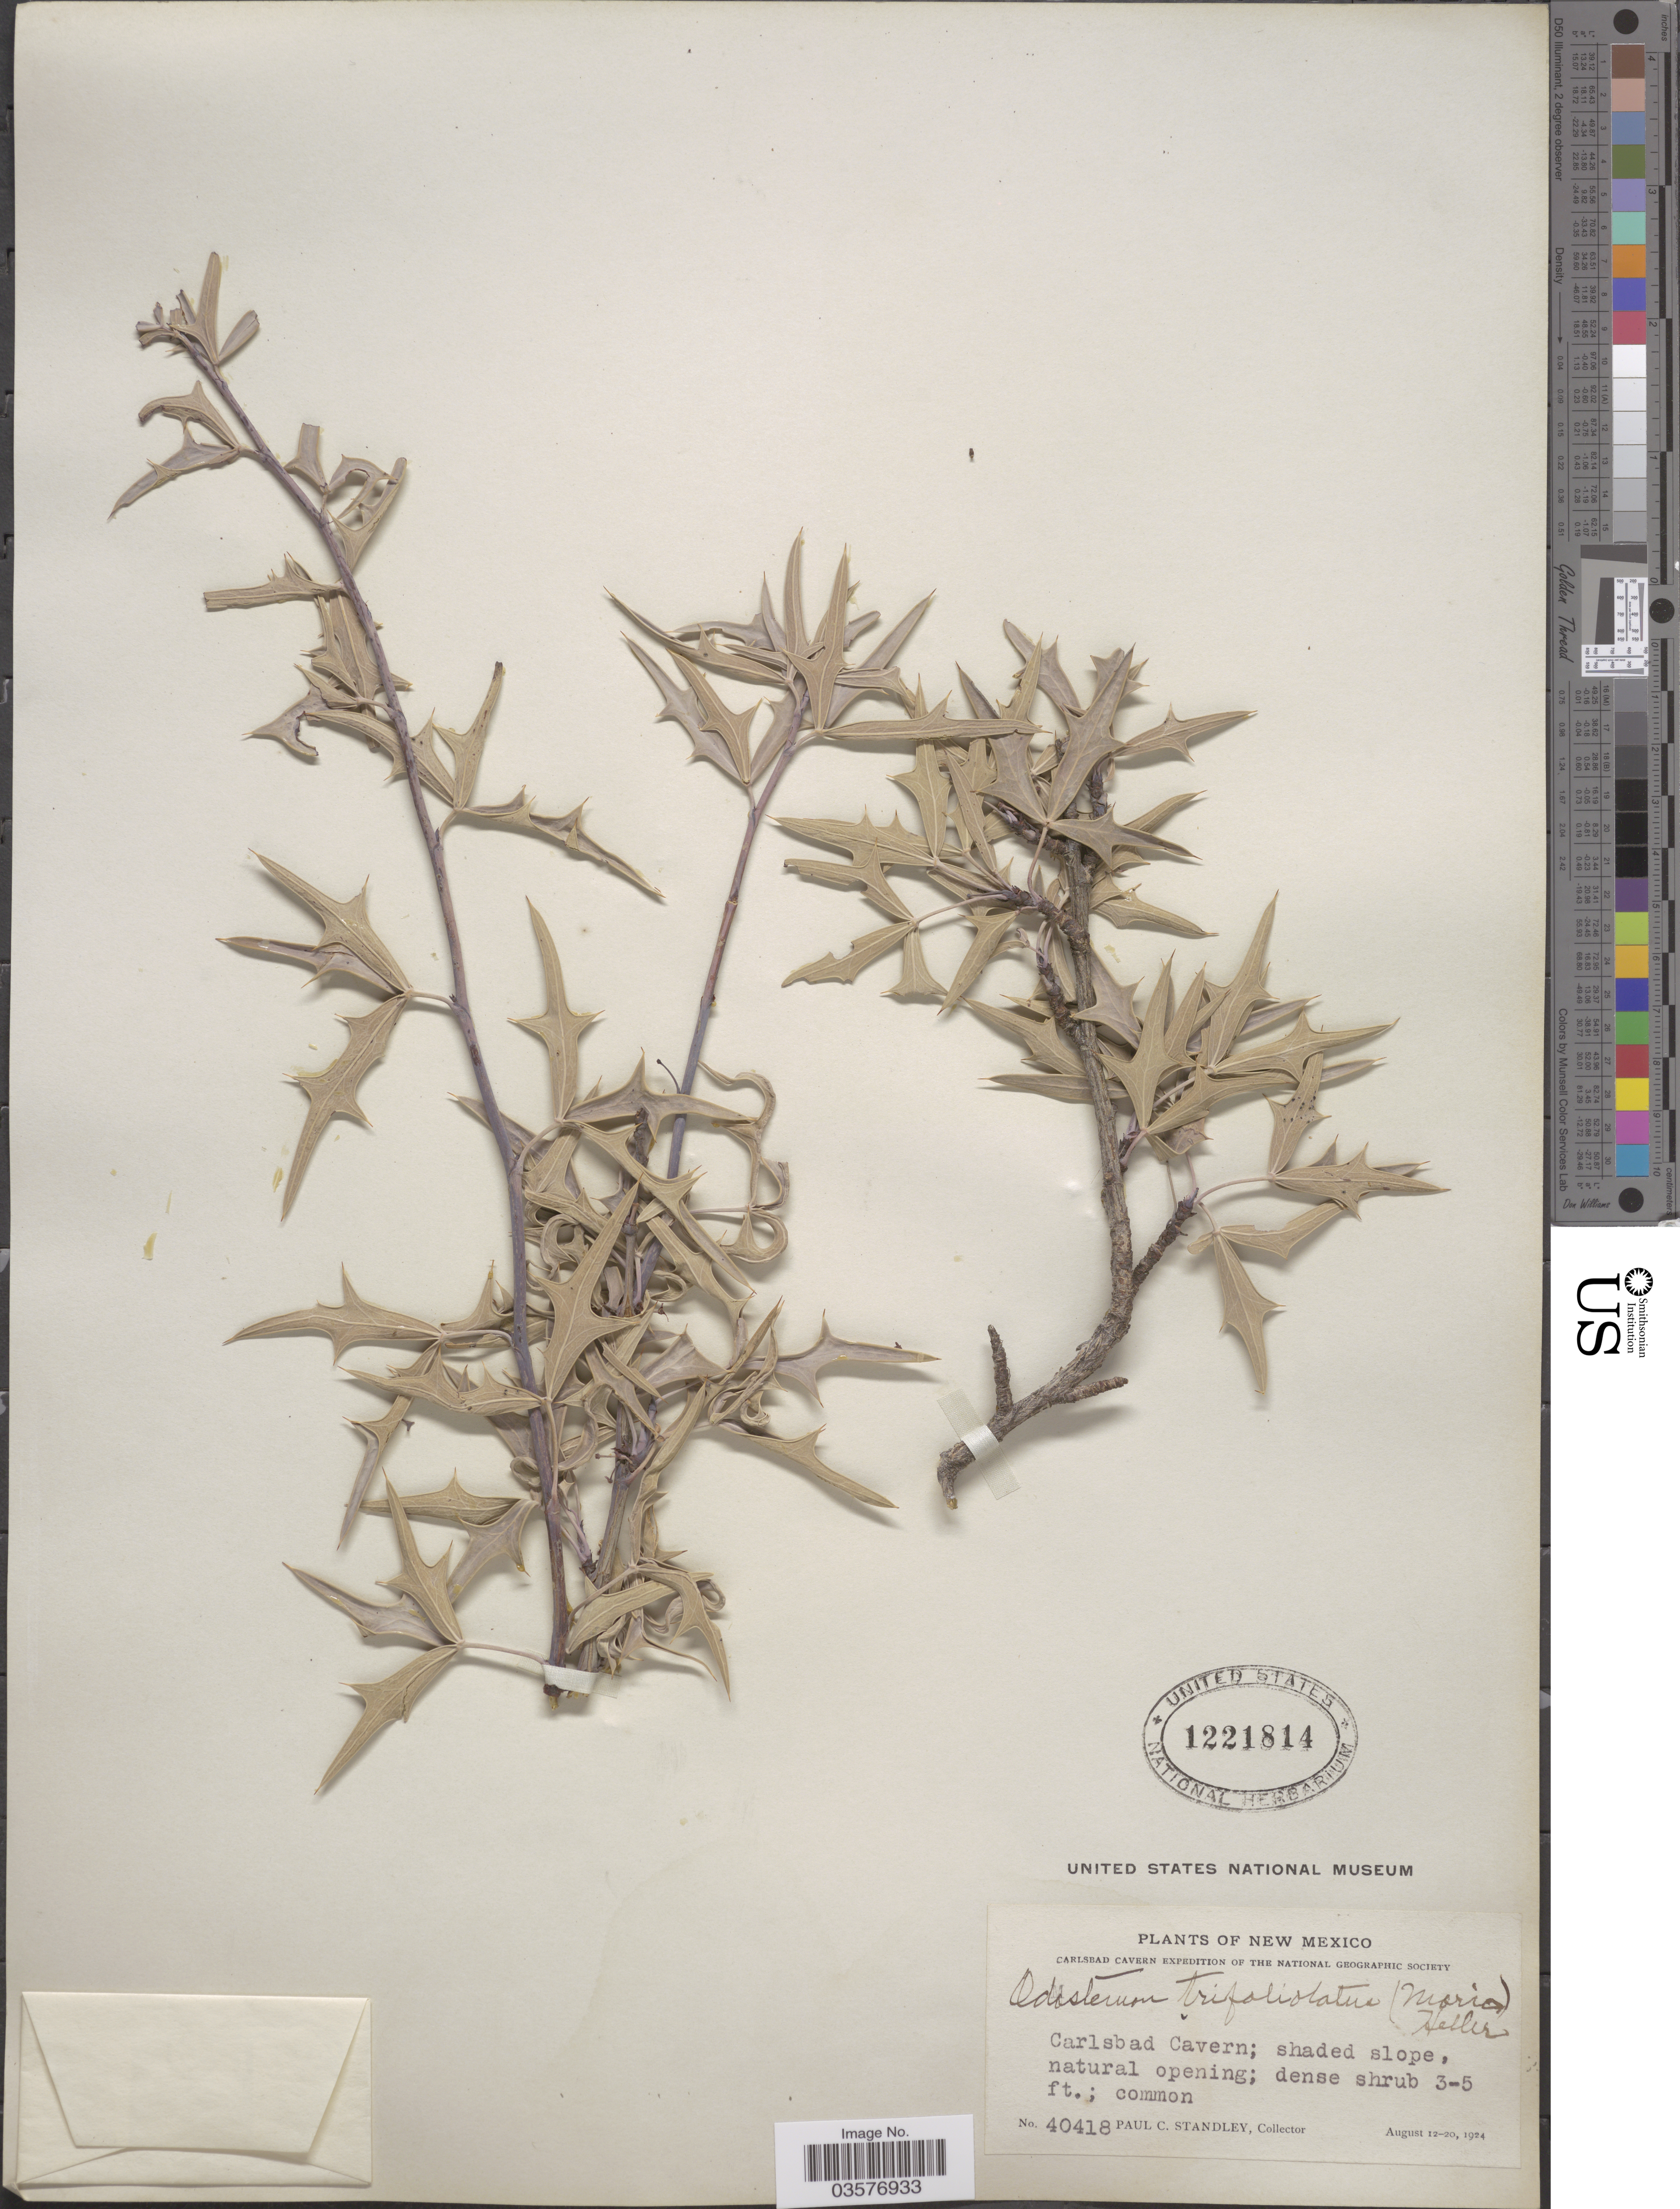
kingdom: Plantae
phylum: Tracheophyta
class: Magnoliopsida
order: Ranunculales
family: Berberidaceae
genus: Mahonia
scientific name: Mahonia trifoliolata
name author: (Monic.) Fedde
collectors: P. C. Standley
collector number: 40418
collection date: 1924-08-12/1924-08-20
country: United States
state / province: New Mexico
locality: Carlsbad Cavern.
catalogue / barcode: US 1221814